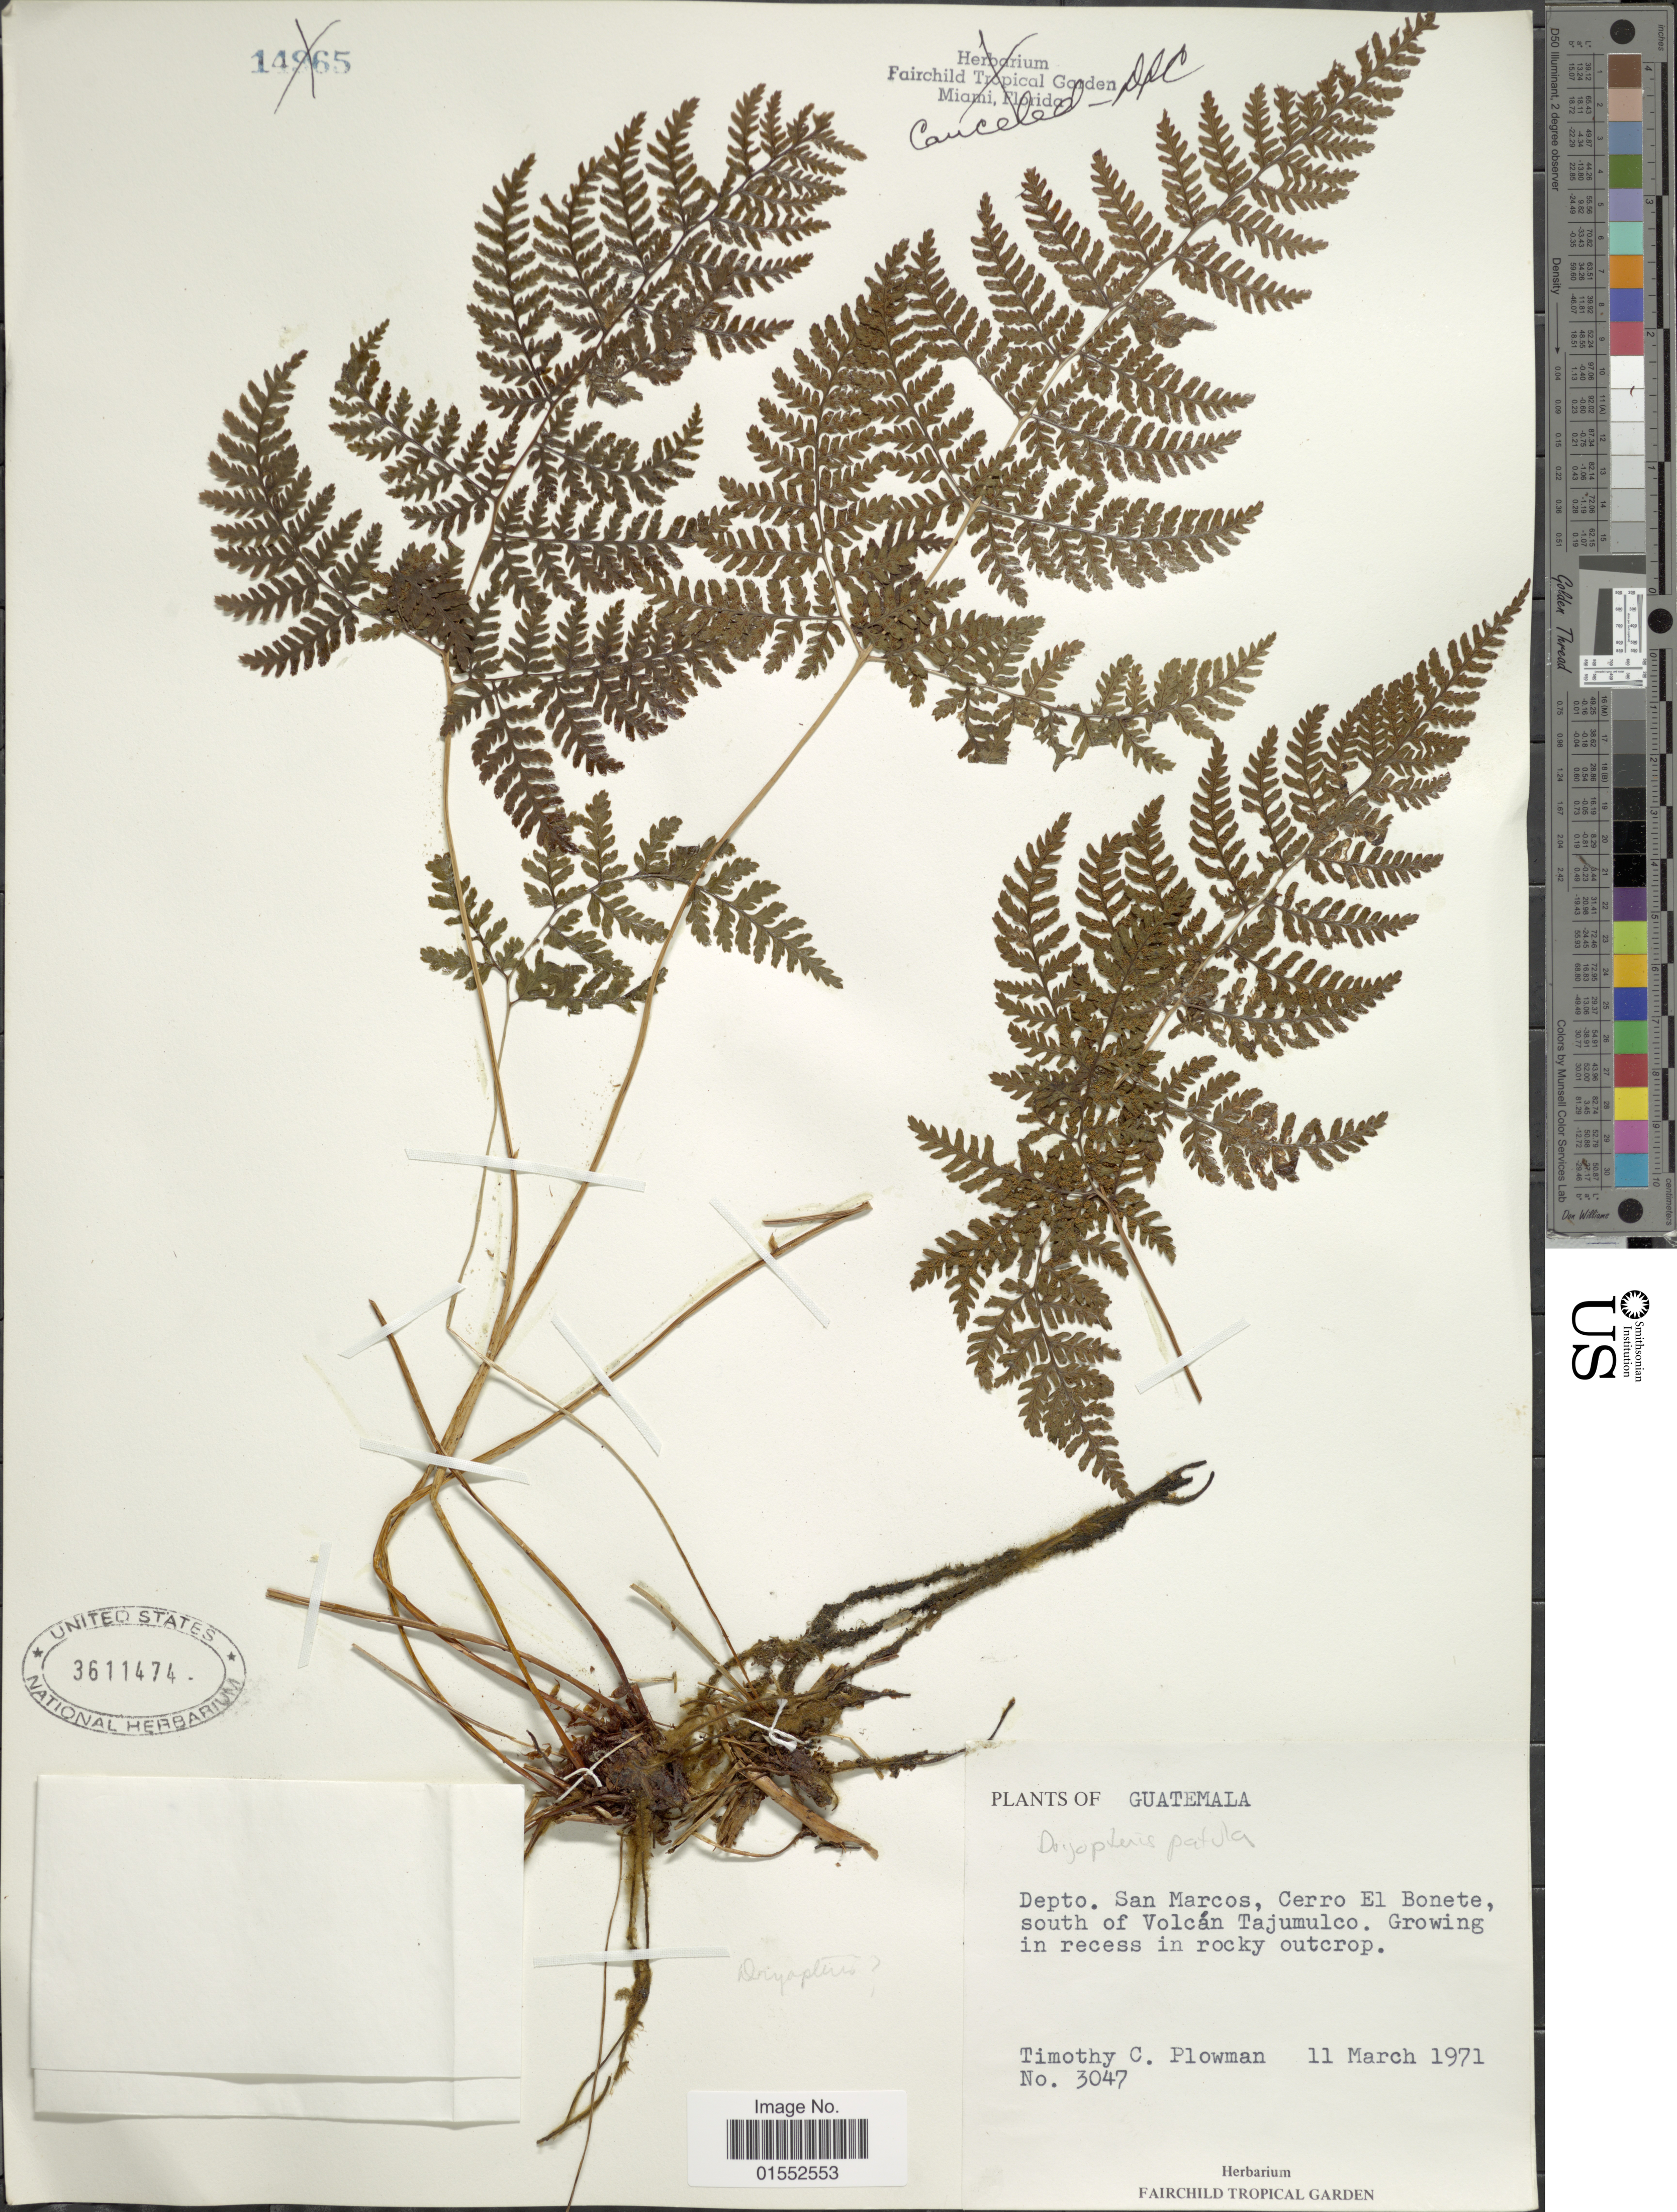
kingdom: Plantae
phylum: Tracheophyta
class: Polypodiopsida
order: Polypodiales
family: Dryopteridaceae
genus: Dryopteris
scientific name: Dryopteris patula var. serrata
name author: (Mett.) C.V. Morton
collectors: T. Plowman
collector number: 3047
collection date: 1971-03-11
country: Guatemala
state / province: San Marcos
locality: Guatemala. Depto. San Marcos, Cerro El Bonate, south Volcan Tajumulco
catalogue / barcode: US 3611474